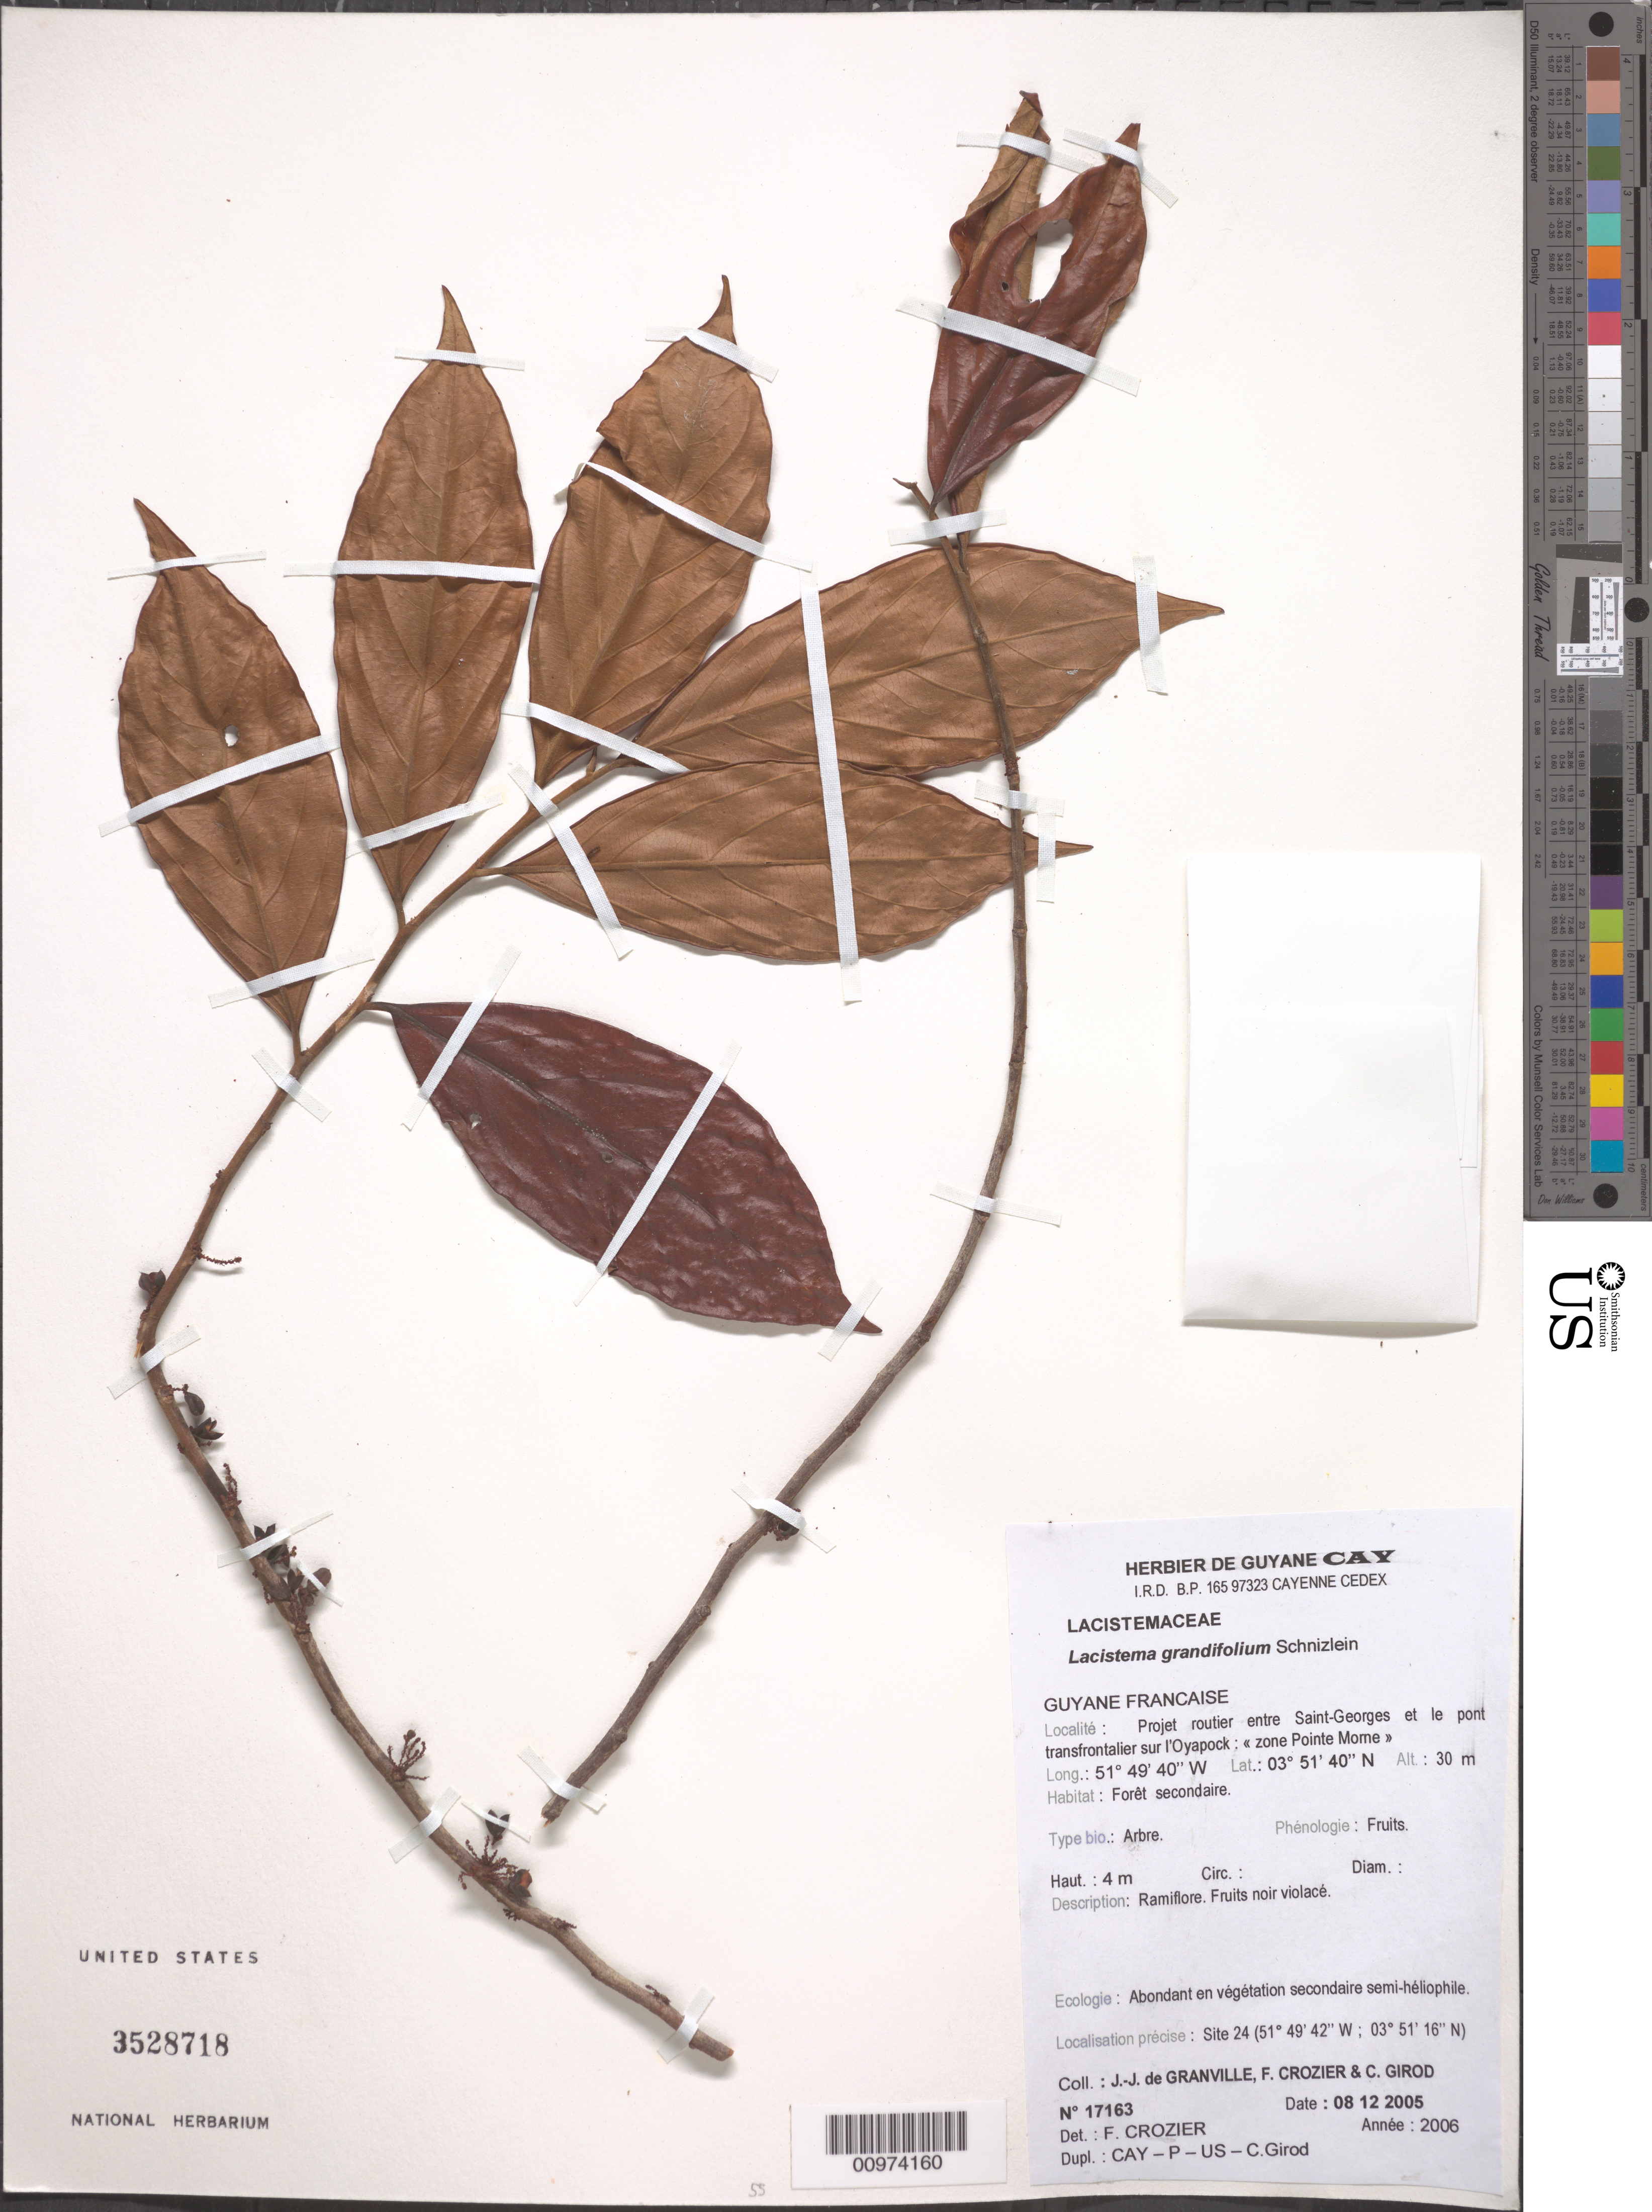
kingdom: Plantae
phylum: Tracheophyta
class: Magnoliopsida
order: Malpighiales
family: Lacistemataceae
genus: Lacistema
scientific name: Lacistema grandifolium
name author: Schnizl.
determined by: Crozier, F.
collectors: J.-J. de Granville, F. Crozier & C. Girod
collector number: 17163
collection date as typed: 8-Dec-05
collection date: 2005-12-08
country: French Guiana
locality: Project routier entre Saint-Georges et le pont transfrontalier sur l'Oyapock, "zone Pointe Morne"; site 24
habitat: Foret secondaire. Vegetation secondaire semi-heliophile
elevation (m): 30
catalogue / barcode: US 3528718